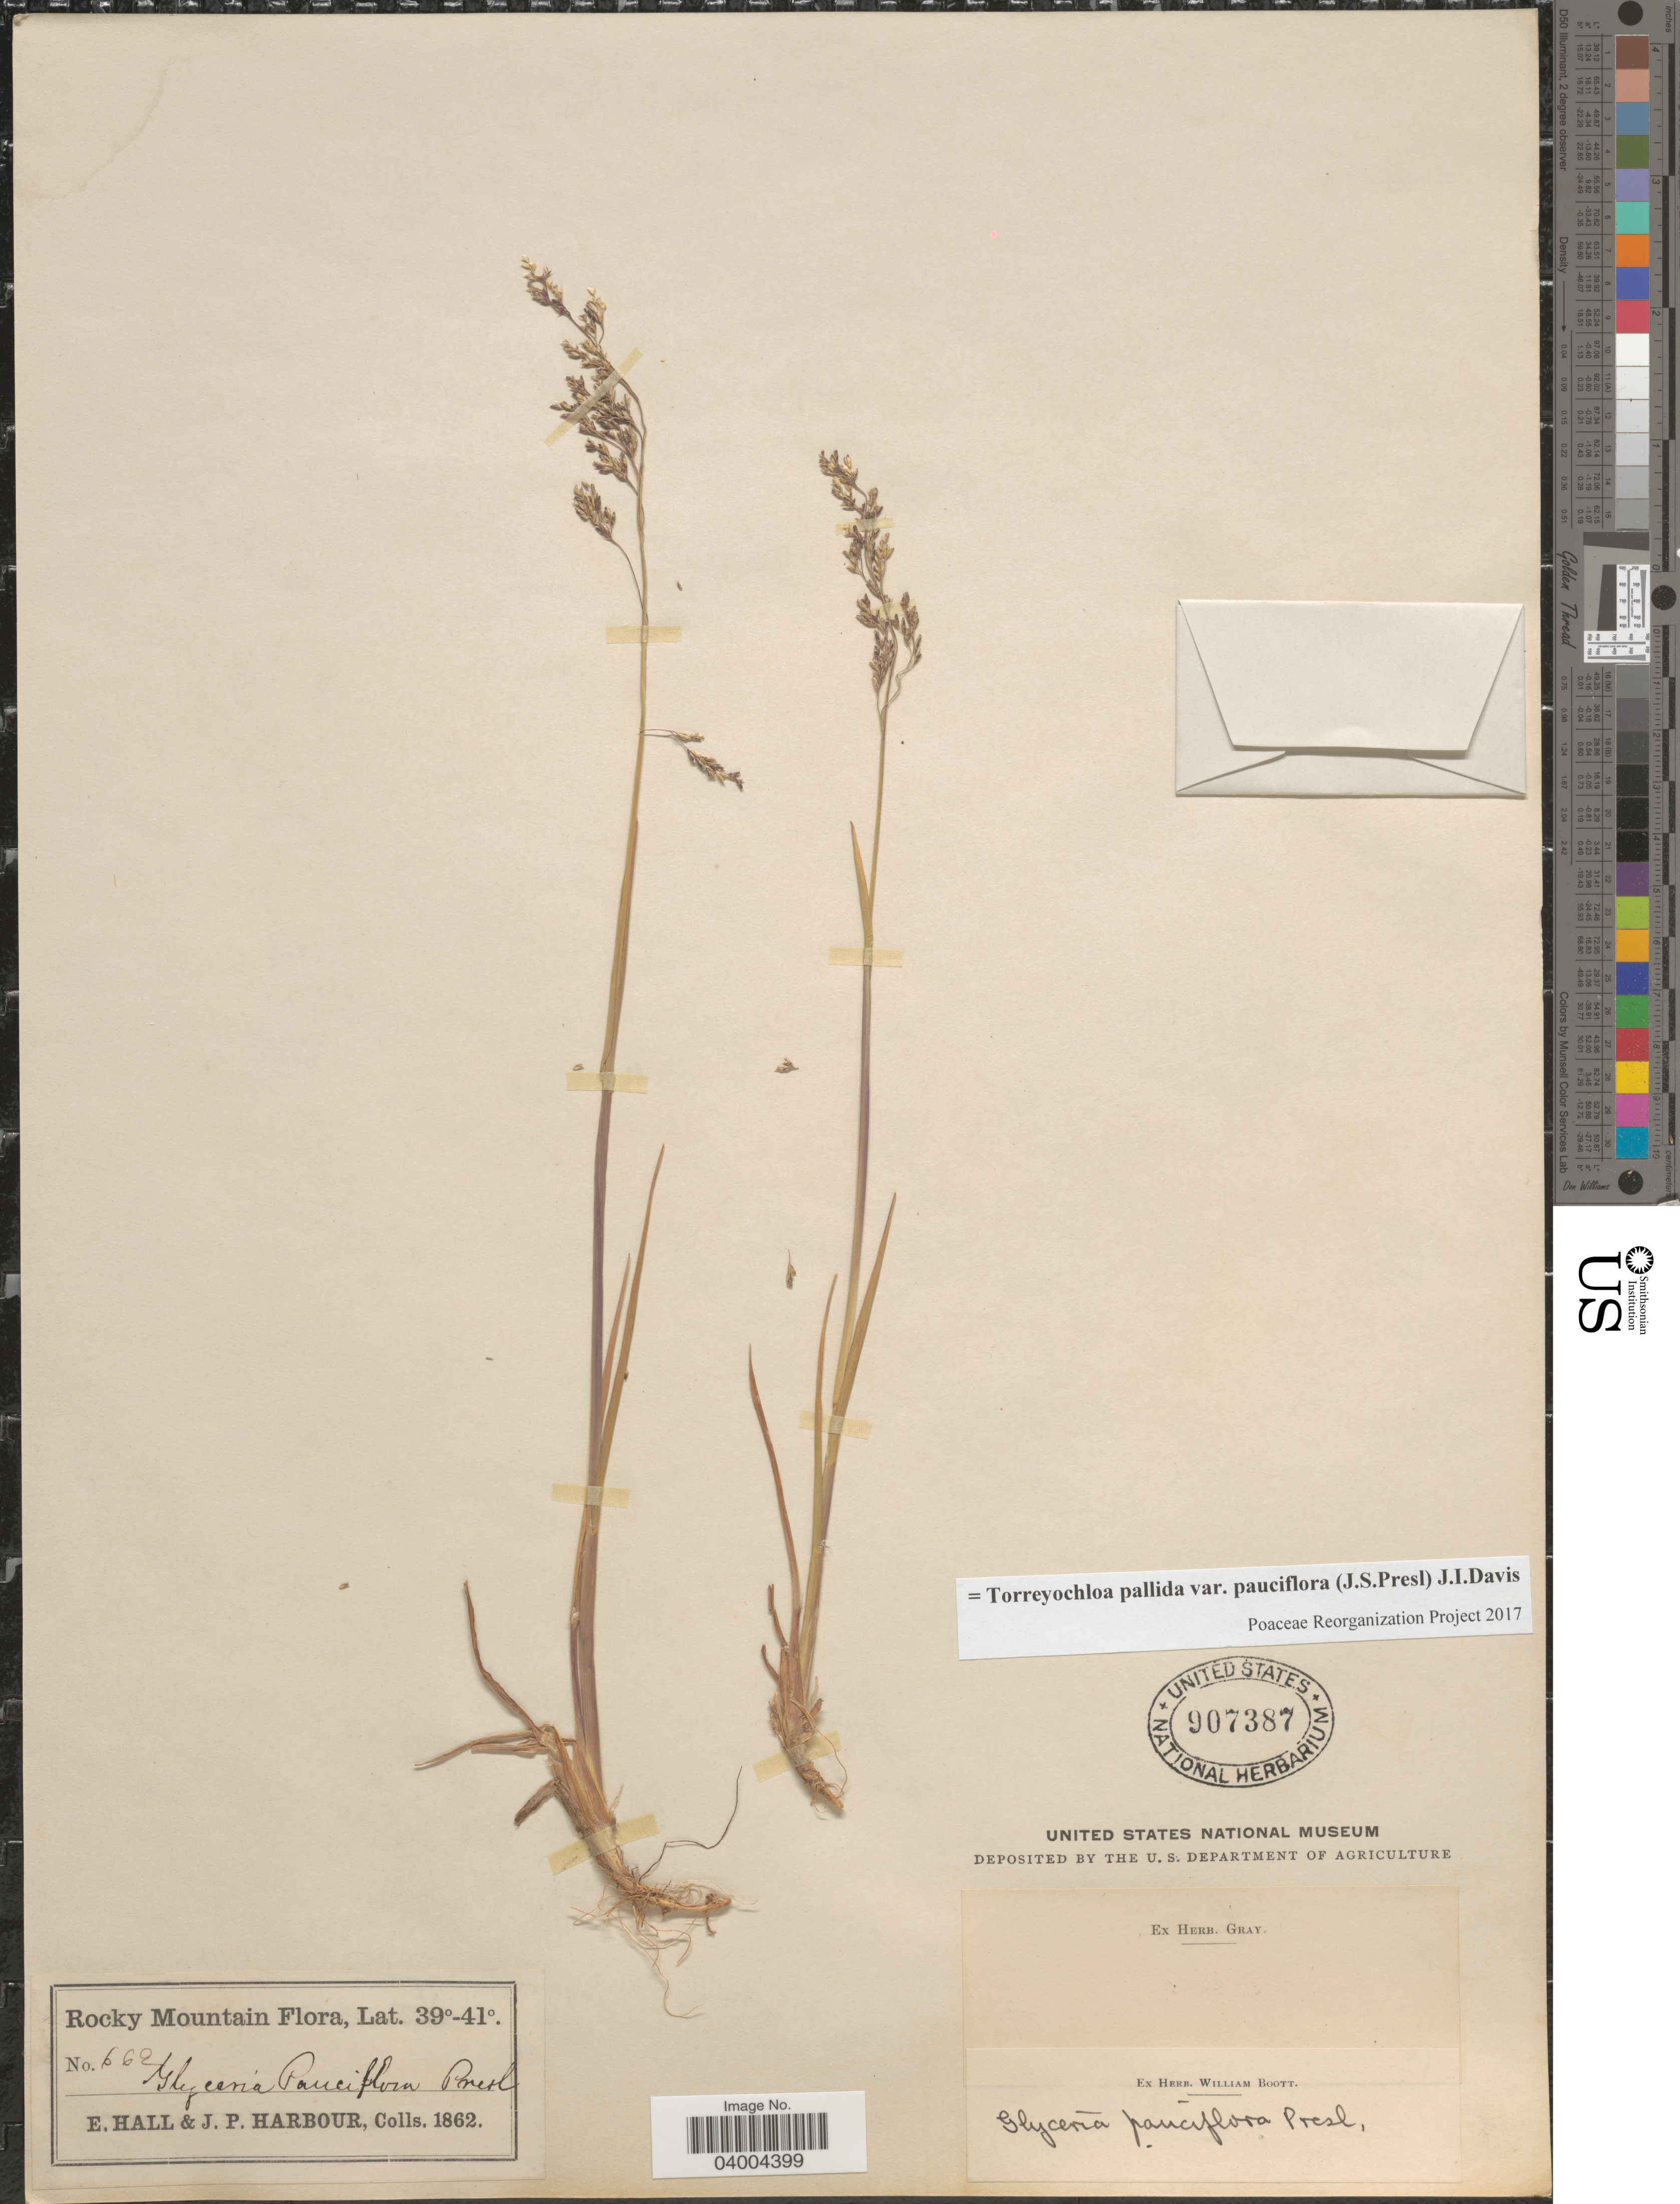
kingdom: Plantae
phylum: Tracheophyta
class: Liliopsida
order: Poales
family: Poaceae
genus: Torreyochloa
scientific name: Torreyochloa pallida var. pauciflora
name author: (J. Presl) J.I. Davis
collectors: E. Hall & J. Harbour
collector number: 662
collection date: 1862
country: United States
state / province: Colorado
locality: Rocky Mountain.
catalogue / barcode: US 907387